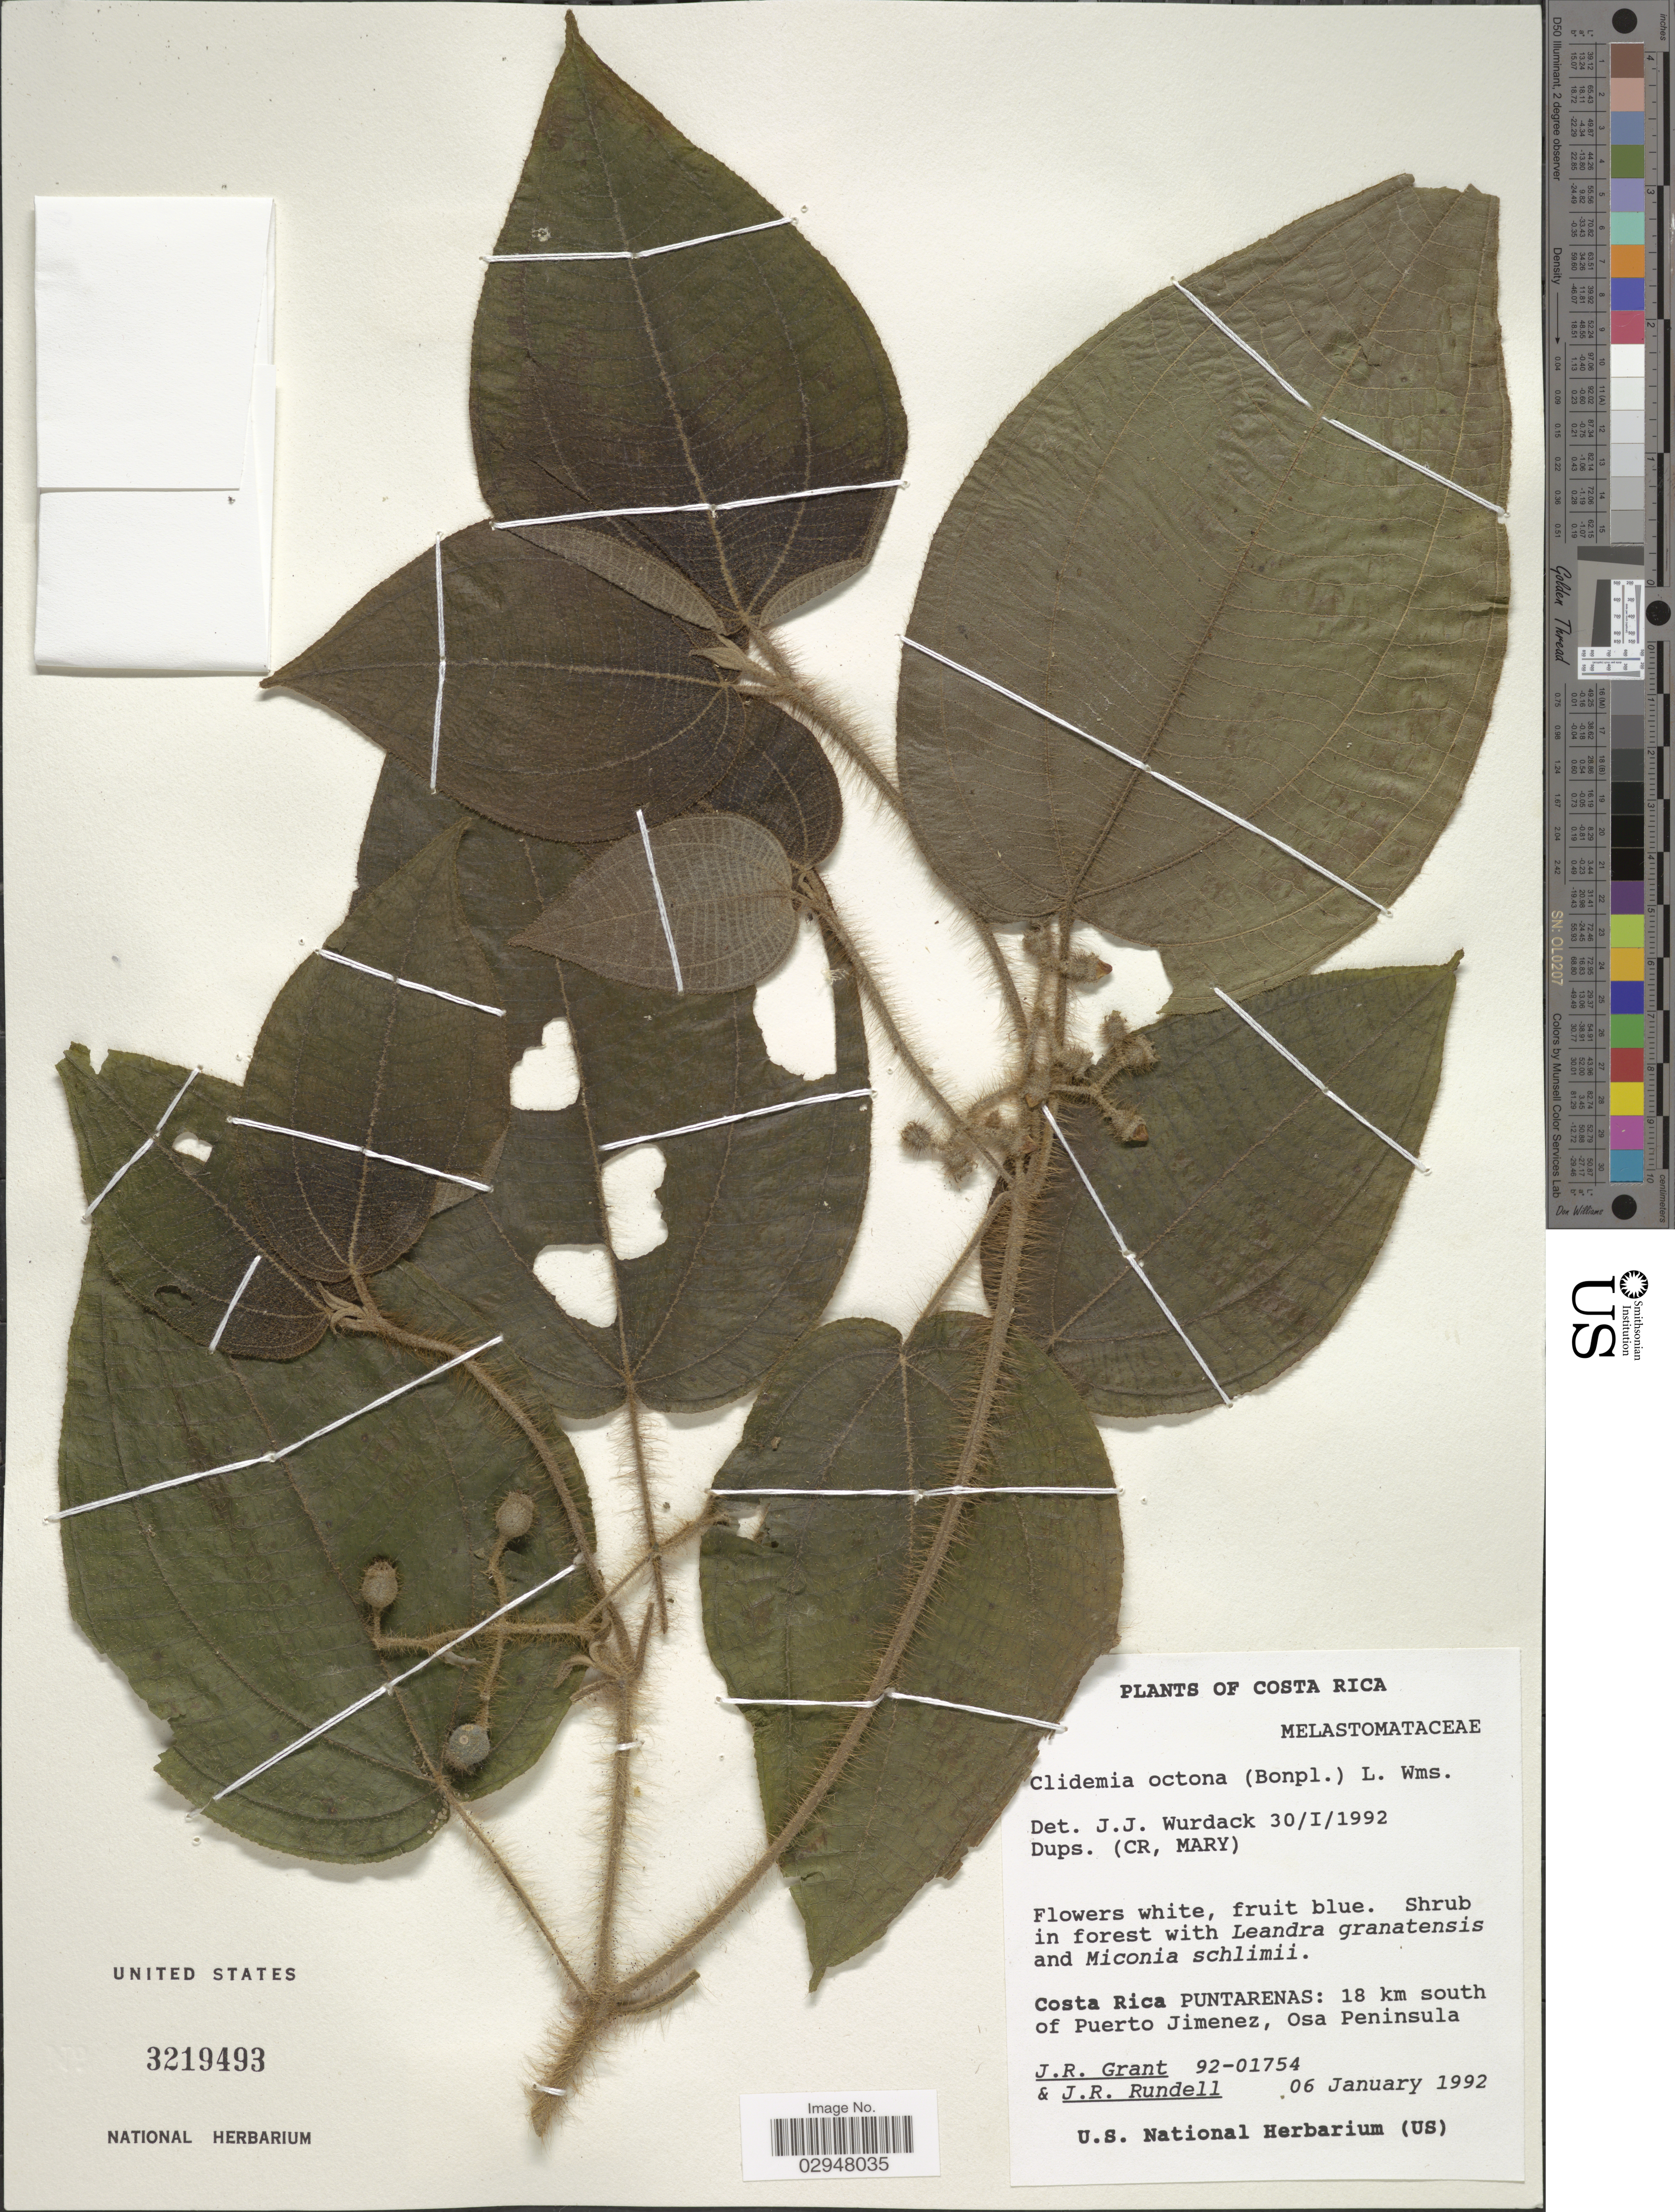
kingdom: Plantae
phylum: Tracheophyta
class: Magnoliopsida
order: Myrtales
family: Melastomataceae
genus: Clidemia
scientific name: Clidemia octona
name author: (Bonpl.) L.O. Williams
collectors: J. Grant & J. R. Rundell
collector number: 92-01754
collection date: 1992-01-06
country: Costa Rica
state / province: Puntarenas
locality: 18 km south of Puerto Jimenez, Osa Peninsula.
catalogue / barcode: US 3219493